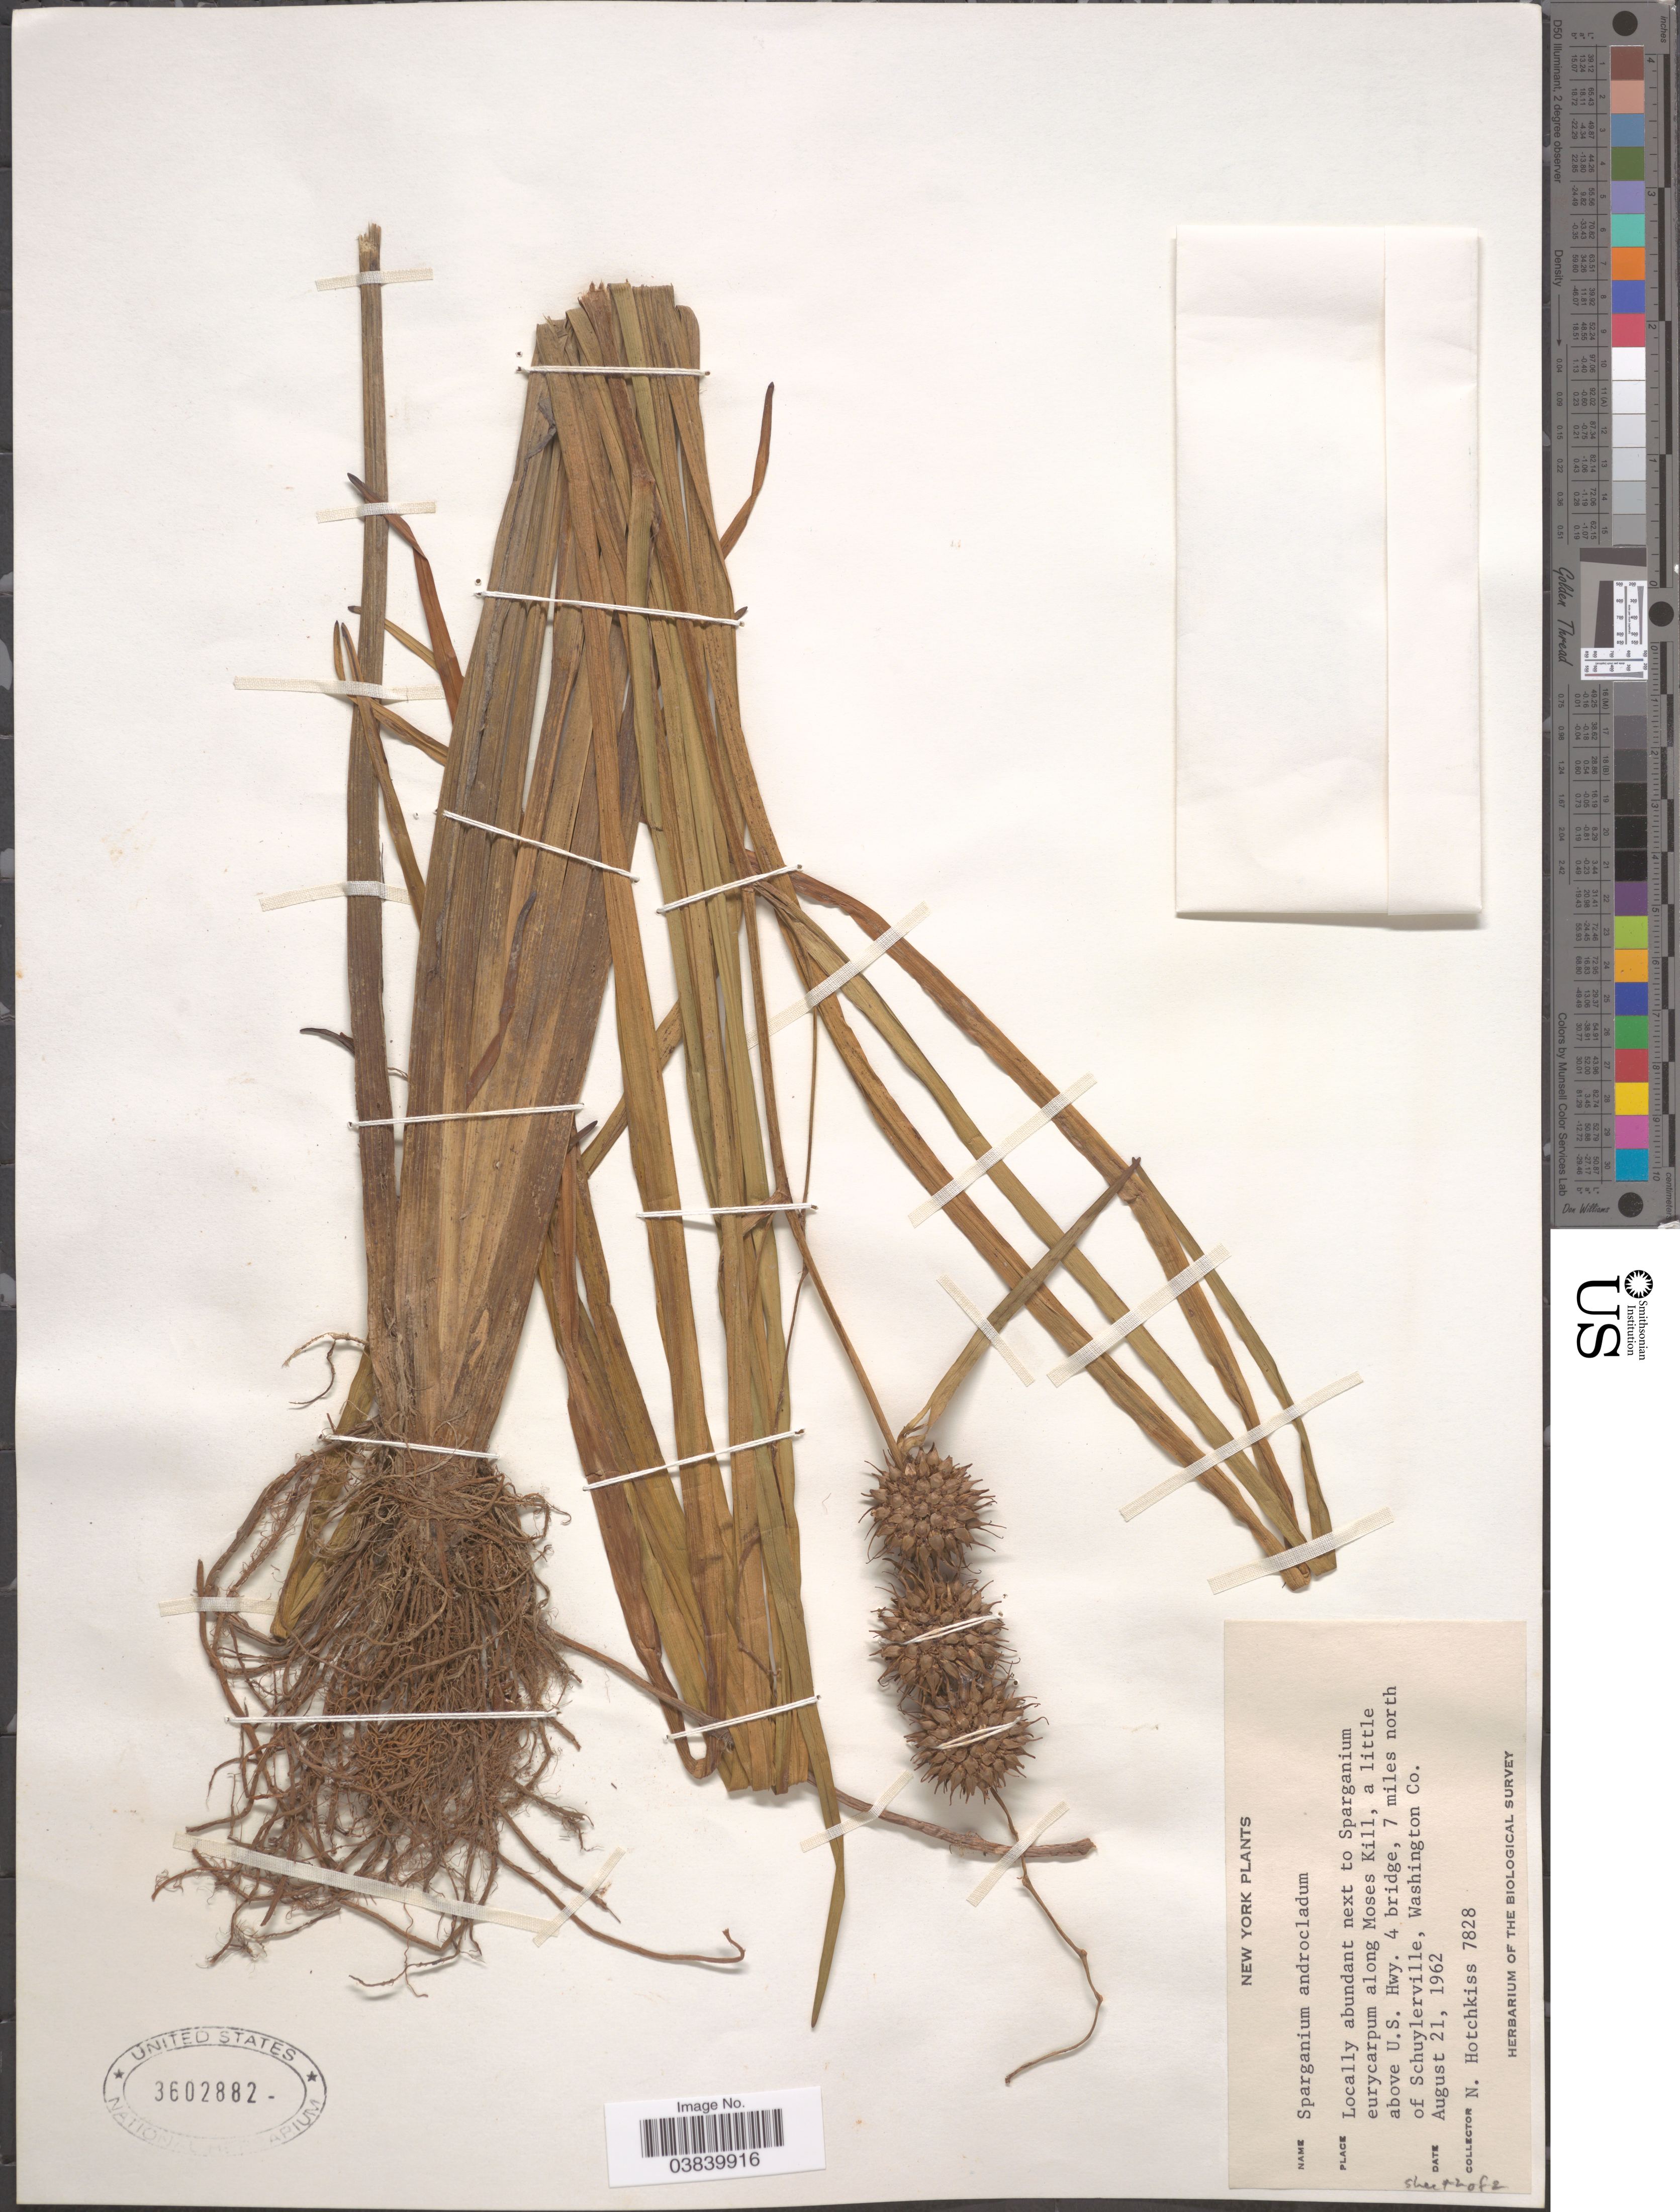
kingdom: Plantae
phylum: Tracheophyta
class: Liliopsida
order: Poales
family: Typhaceae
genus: Sparganium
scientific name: Sparganium androcladum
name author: Morong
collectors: N. Hotchkiss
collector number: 7828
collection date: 1962-08-21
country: United States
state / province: New York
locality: Along Moses Kill, 7 miles north of Schuylerville, Washington Co.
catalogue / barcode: US 3602882